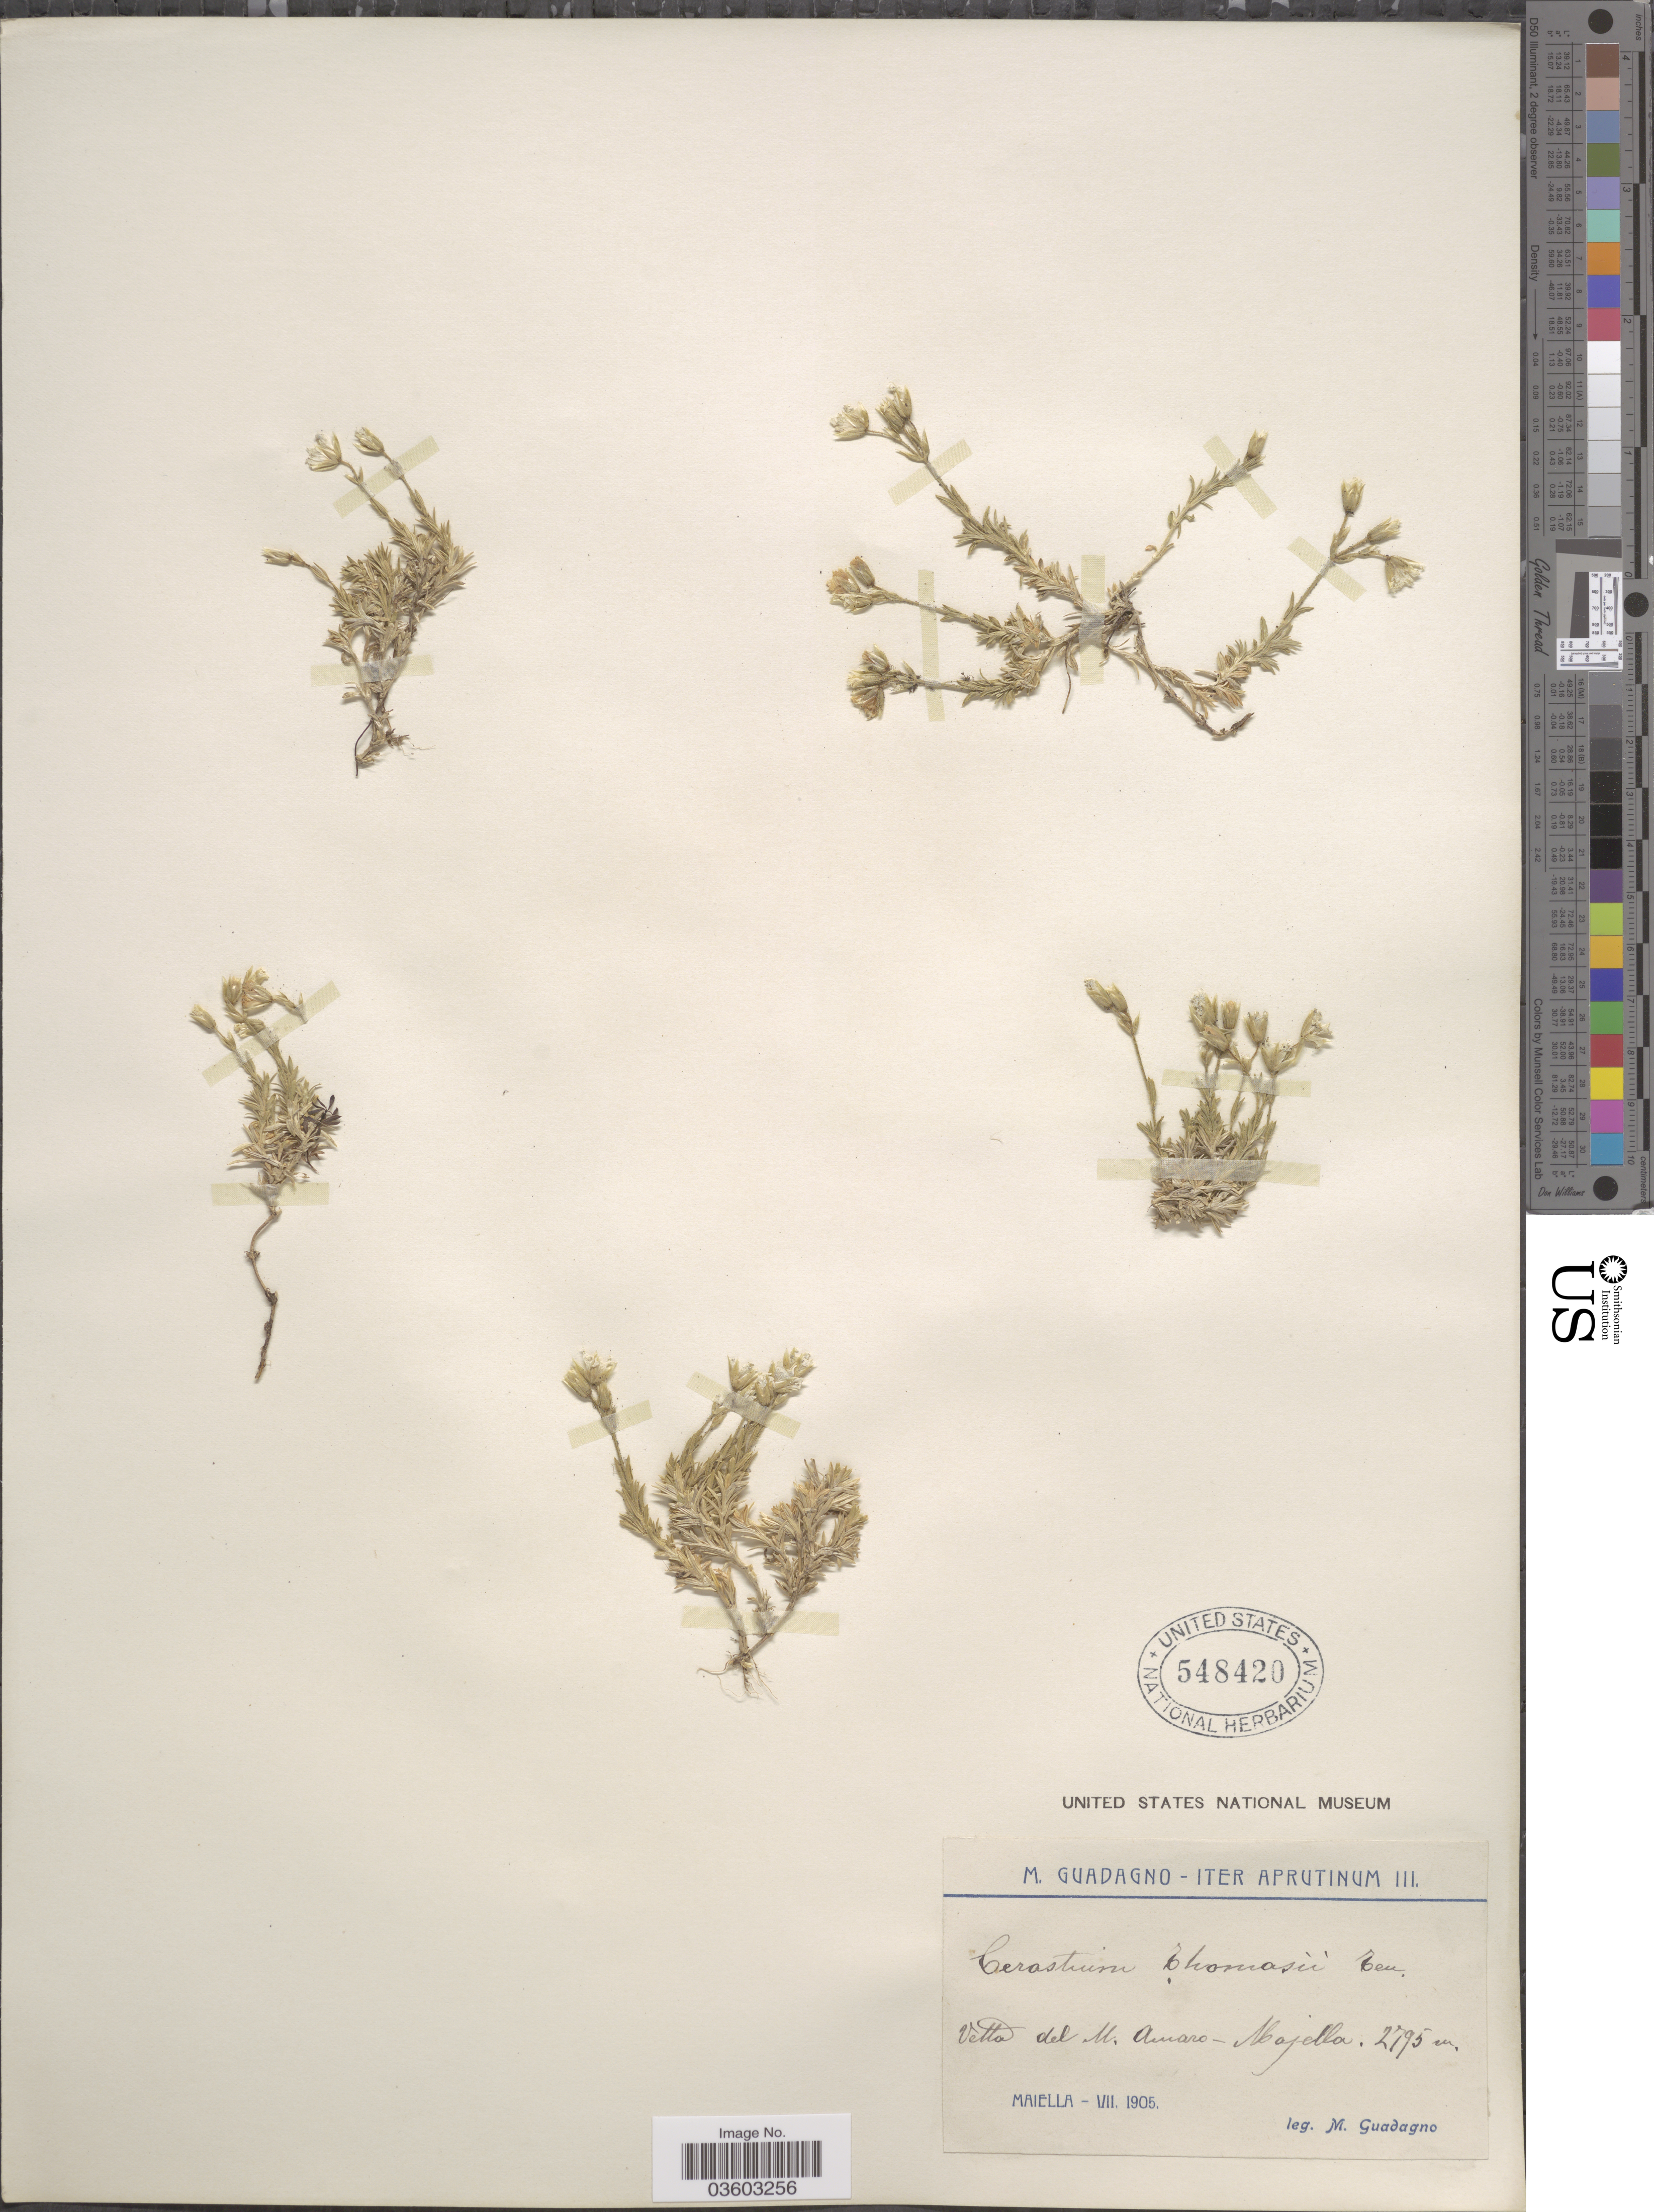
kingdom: Plantae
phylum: Tracheophyta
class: Magnoliopsida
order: Caryophyllales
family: Caryophyllaceae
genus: Cerastium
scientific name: Cerastium thomasii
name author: Ten.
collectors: M. Guadagno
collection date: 1905-07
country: Italy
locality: Iter Aprutinum. Vetta del M. Amaro - Majella.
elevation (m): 2795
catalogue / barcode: US 548420